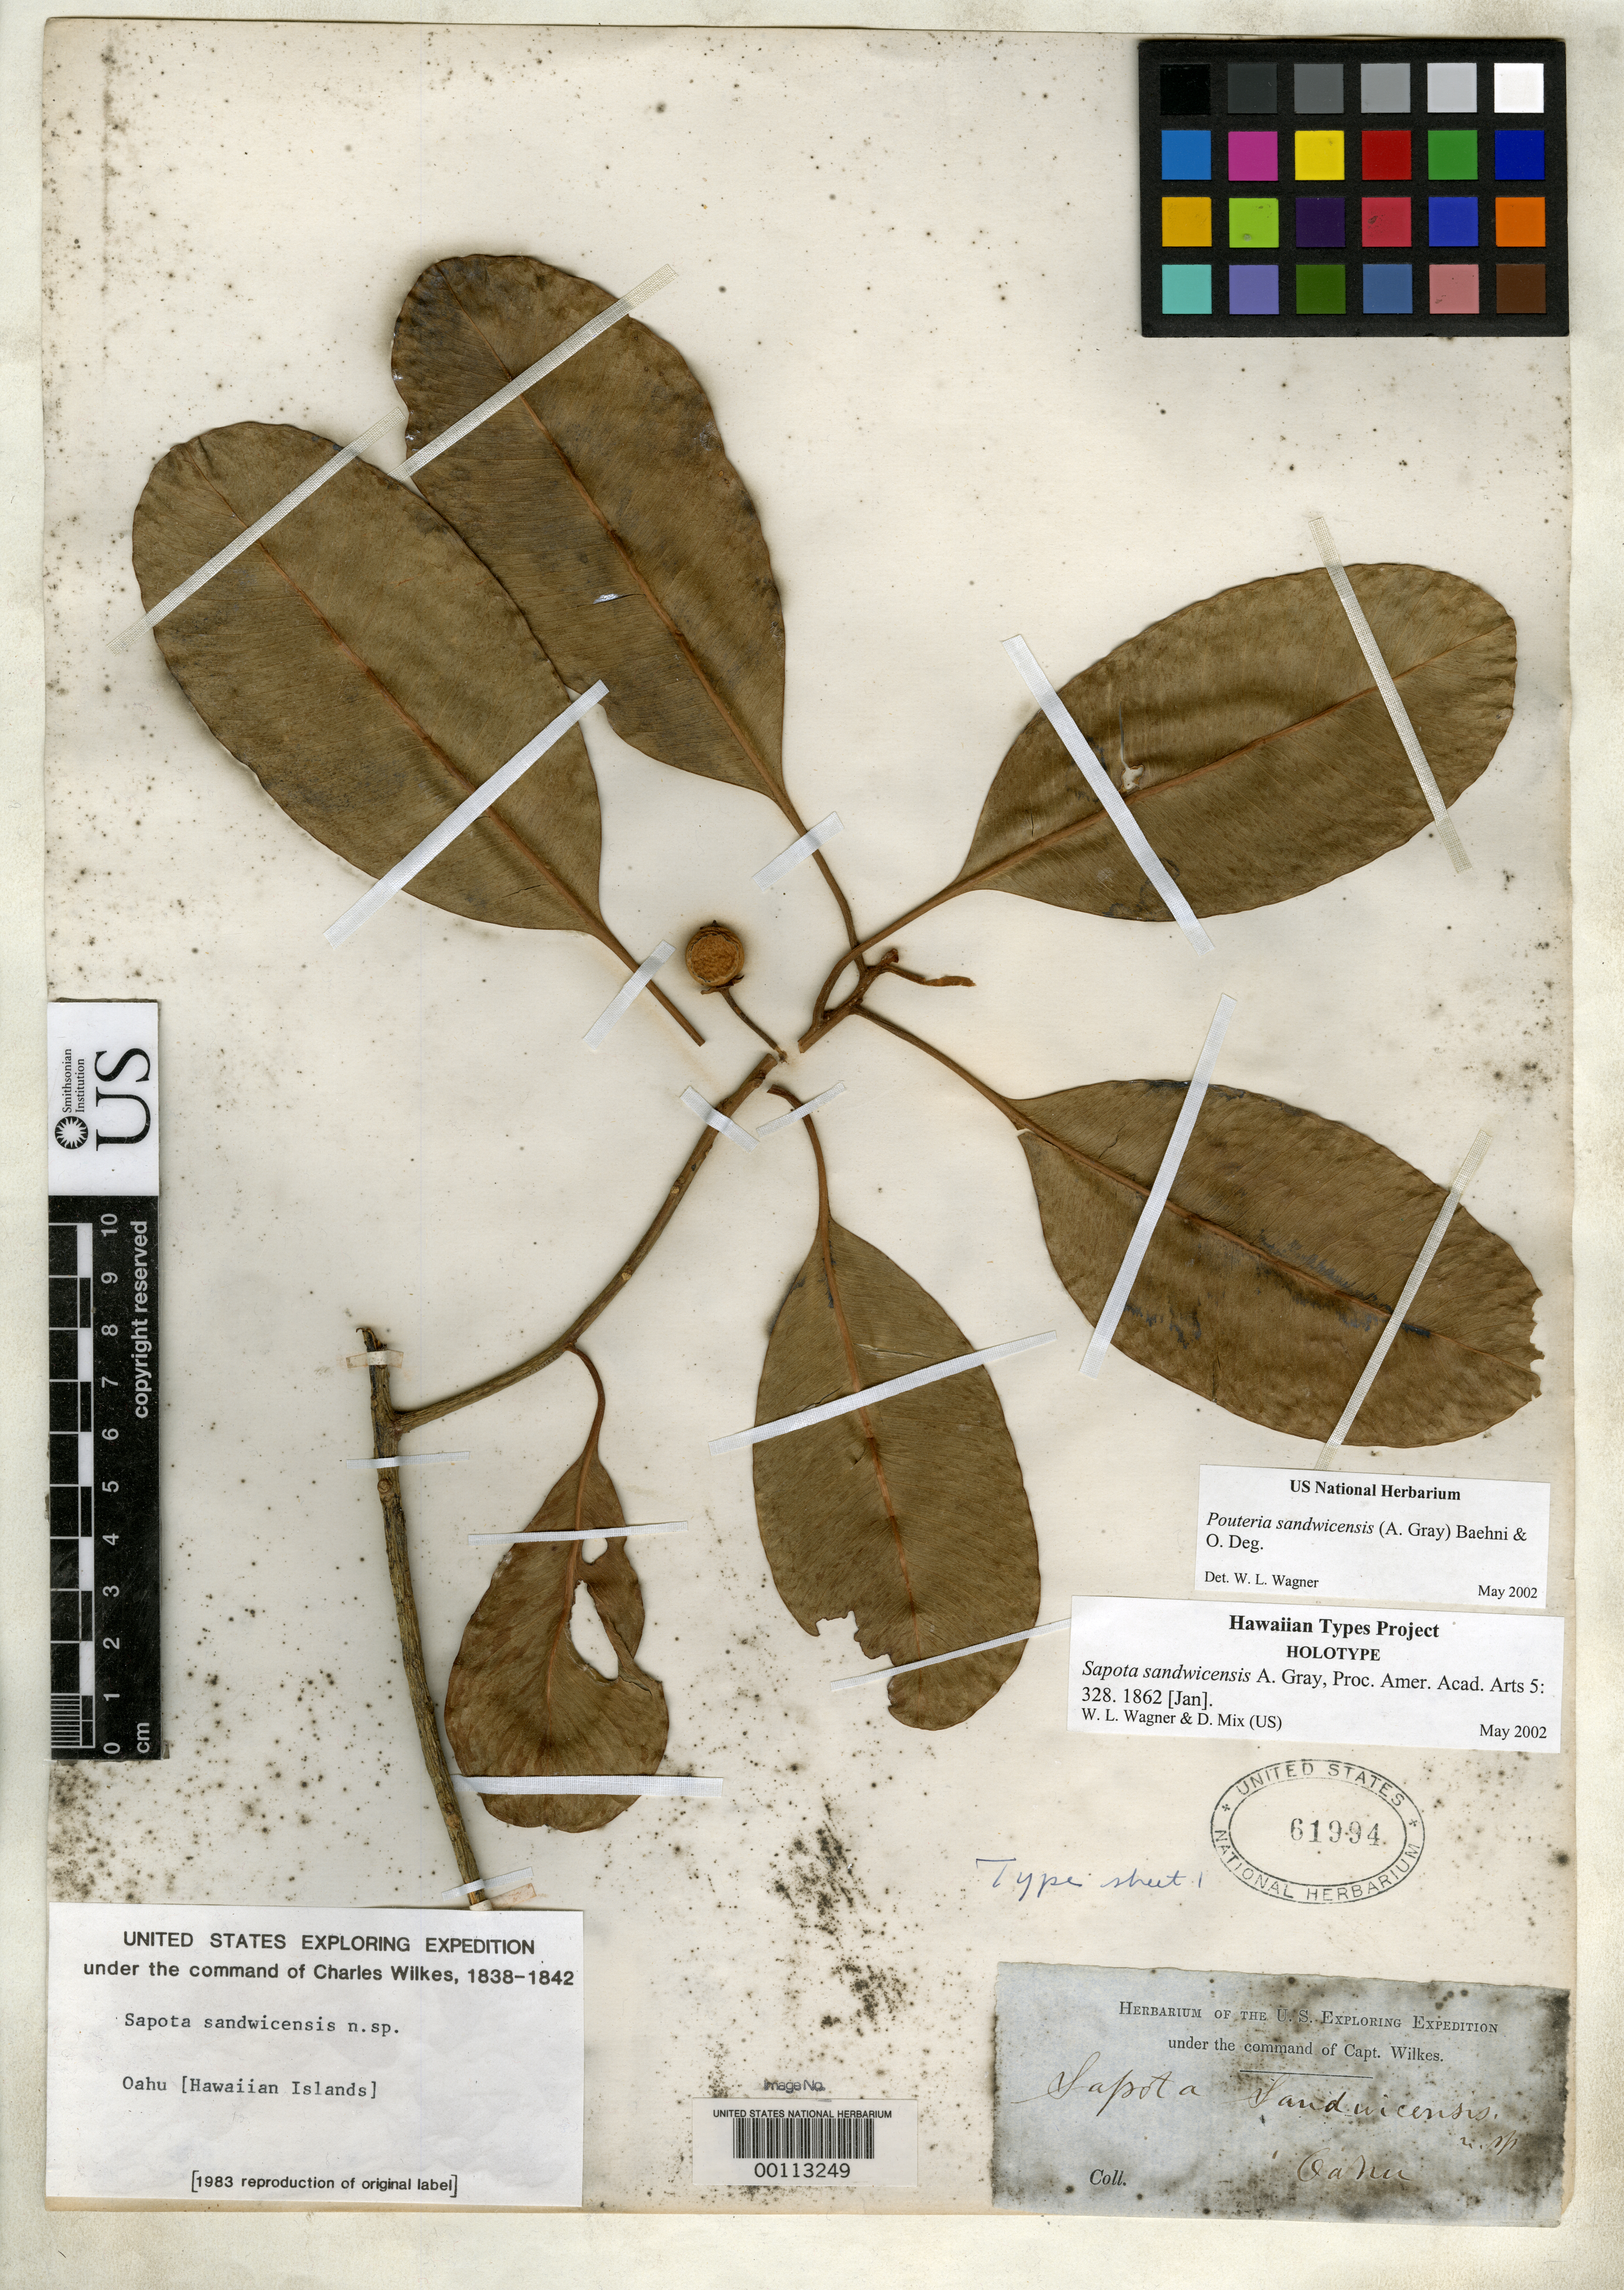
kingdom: Plantae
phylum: Tracheophyta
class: Magnoliopsida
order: Ericales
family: Sapotaceae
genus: Sapota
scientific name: Sapota sandwicensis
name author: A. Gray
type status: Type Collection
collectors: Wilkes Explor. Exped.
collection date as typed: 1838 to -- --- 1842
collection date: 1838/1842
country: United States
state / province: Hawaii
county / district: Honolulu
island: Oahu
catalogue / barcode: US 61994